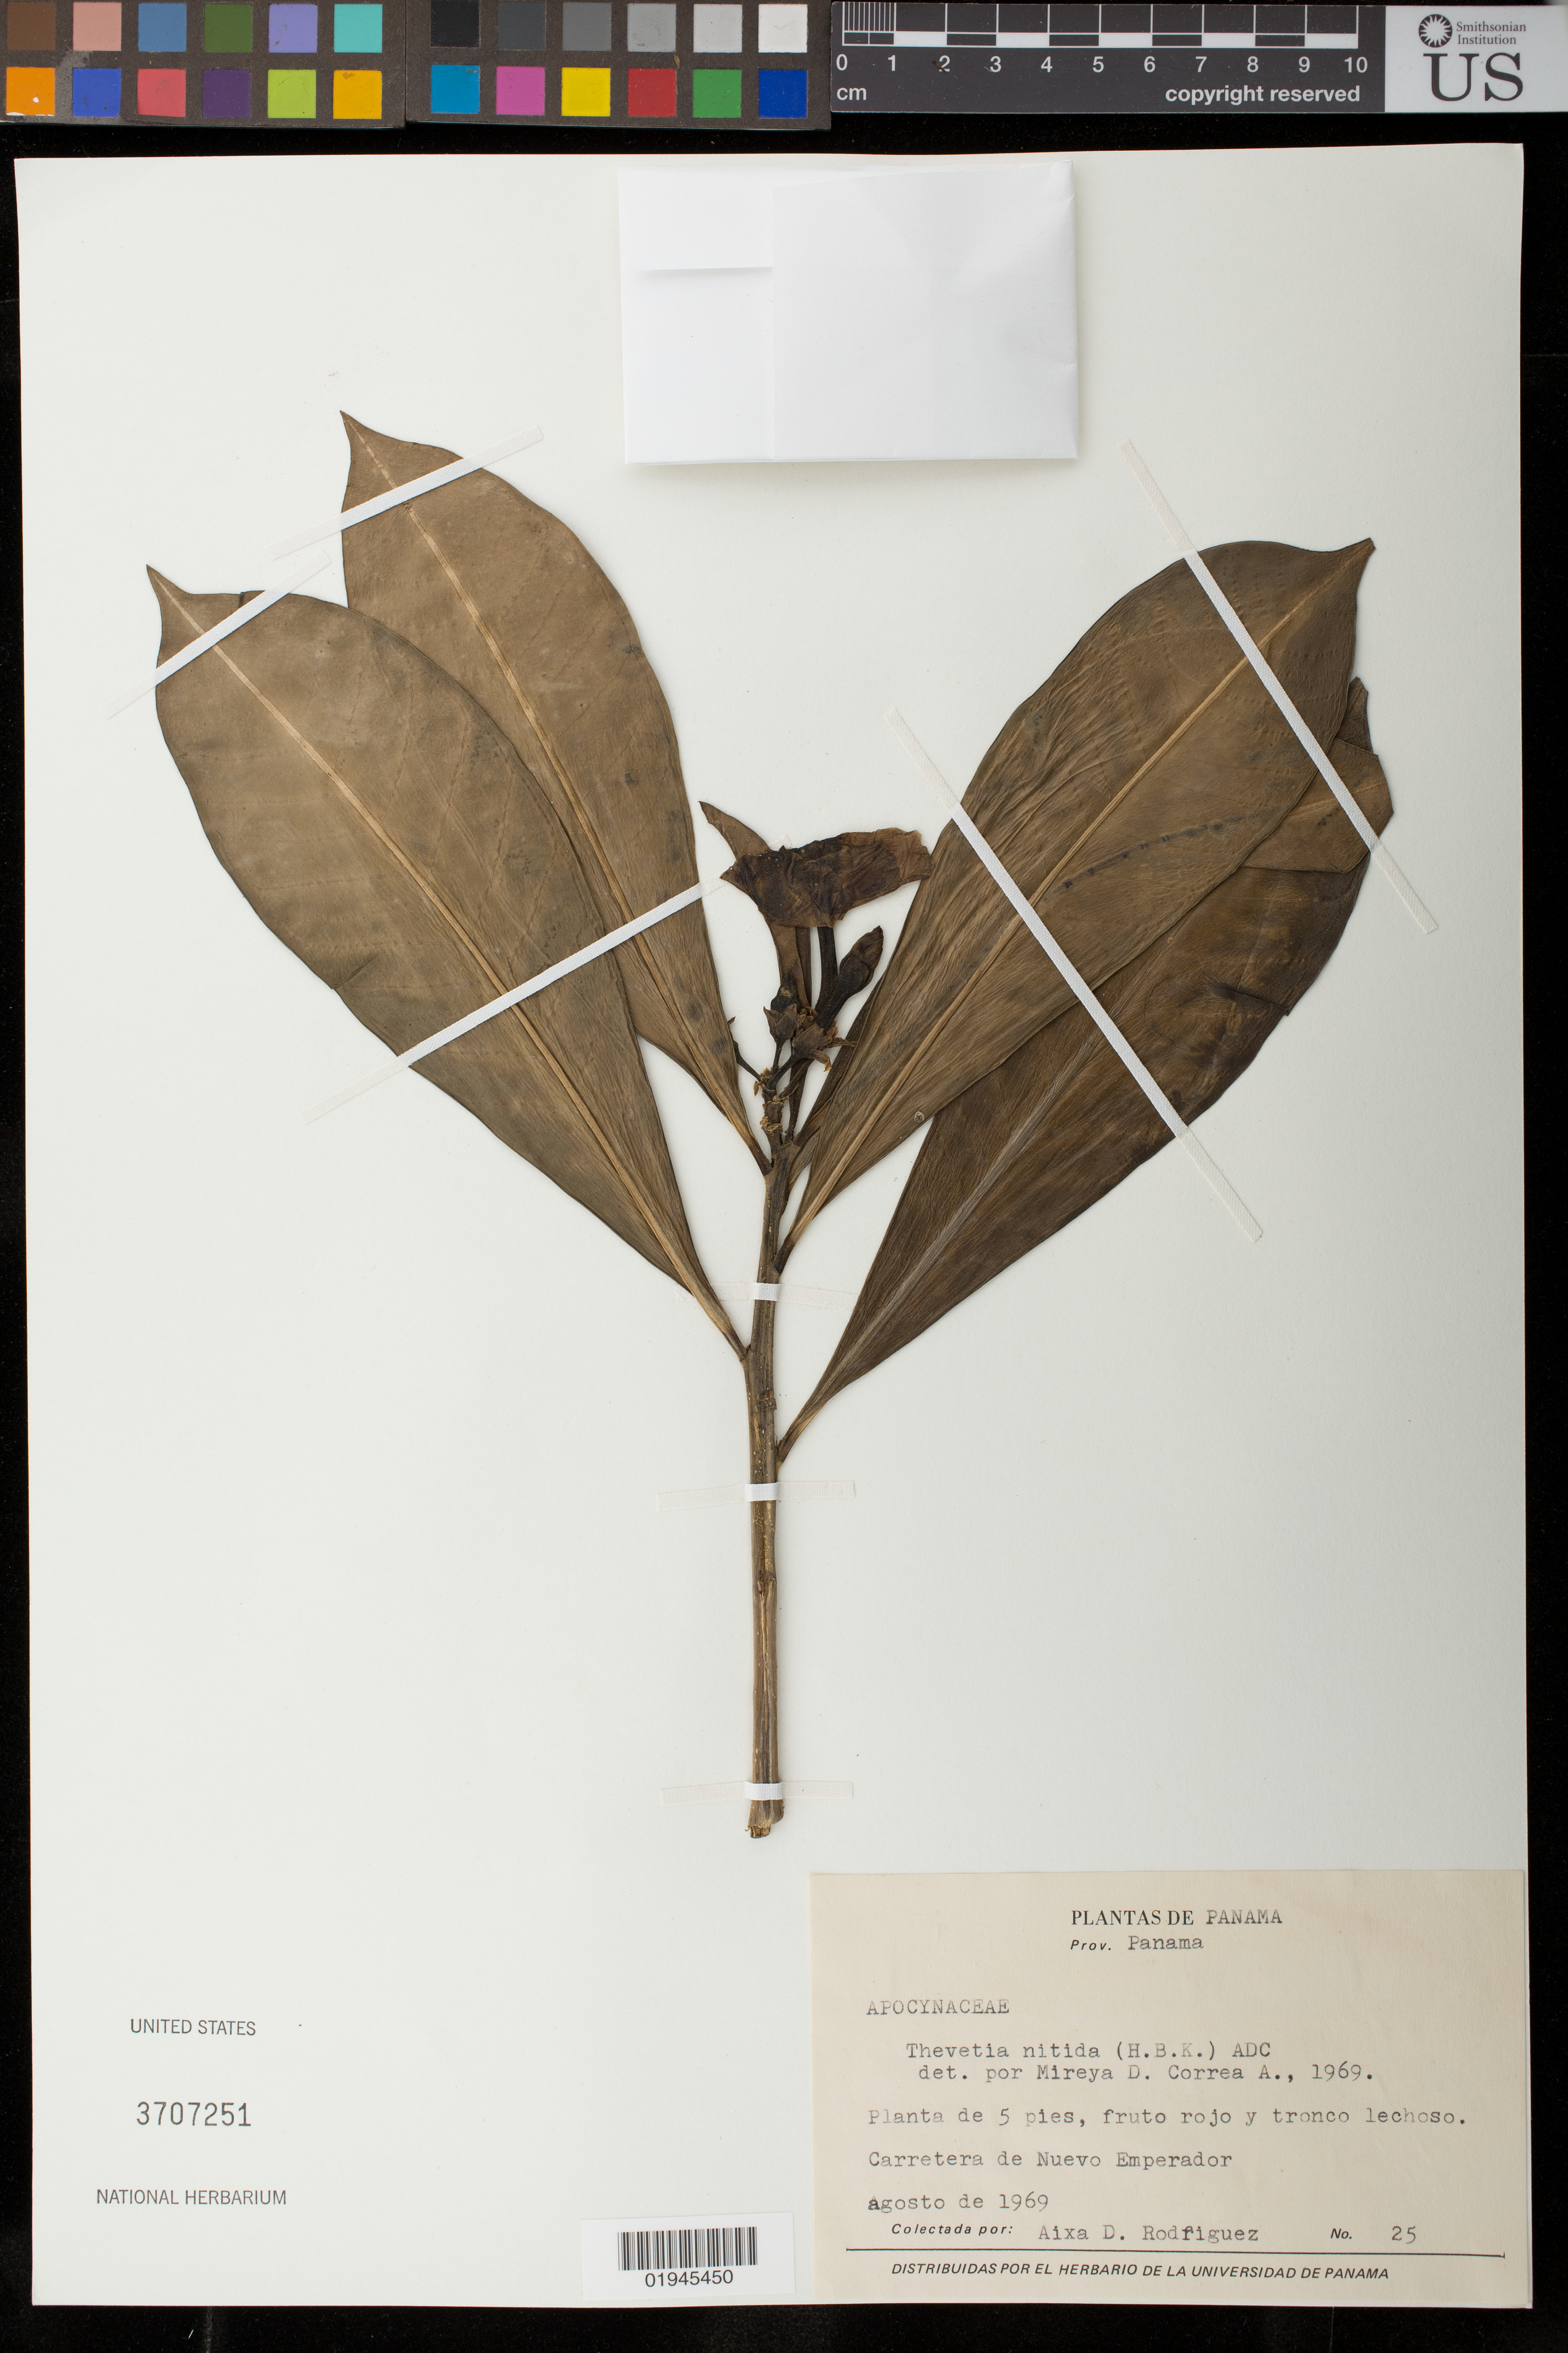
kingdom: Plantae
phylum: Tracheophyta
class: Magnoliopsida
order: Gentianales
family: Apocynaceae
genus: Thevetia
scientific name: Thevetia nitida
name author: (Kunth) A. DC.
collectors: A. Rodriguez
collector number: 25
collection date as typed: Agosto de 1969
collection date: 1969-08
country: Panama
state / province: Panamá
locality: Carretera de Nuevo Emperador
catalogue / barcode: US 3707251